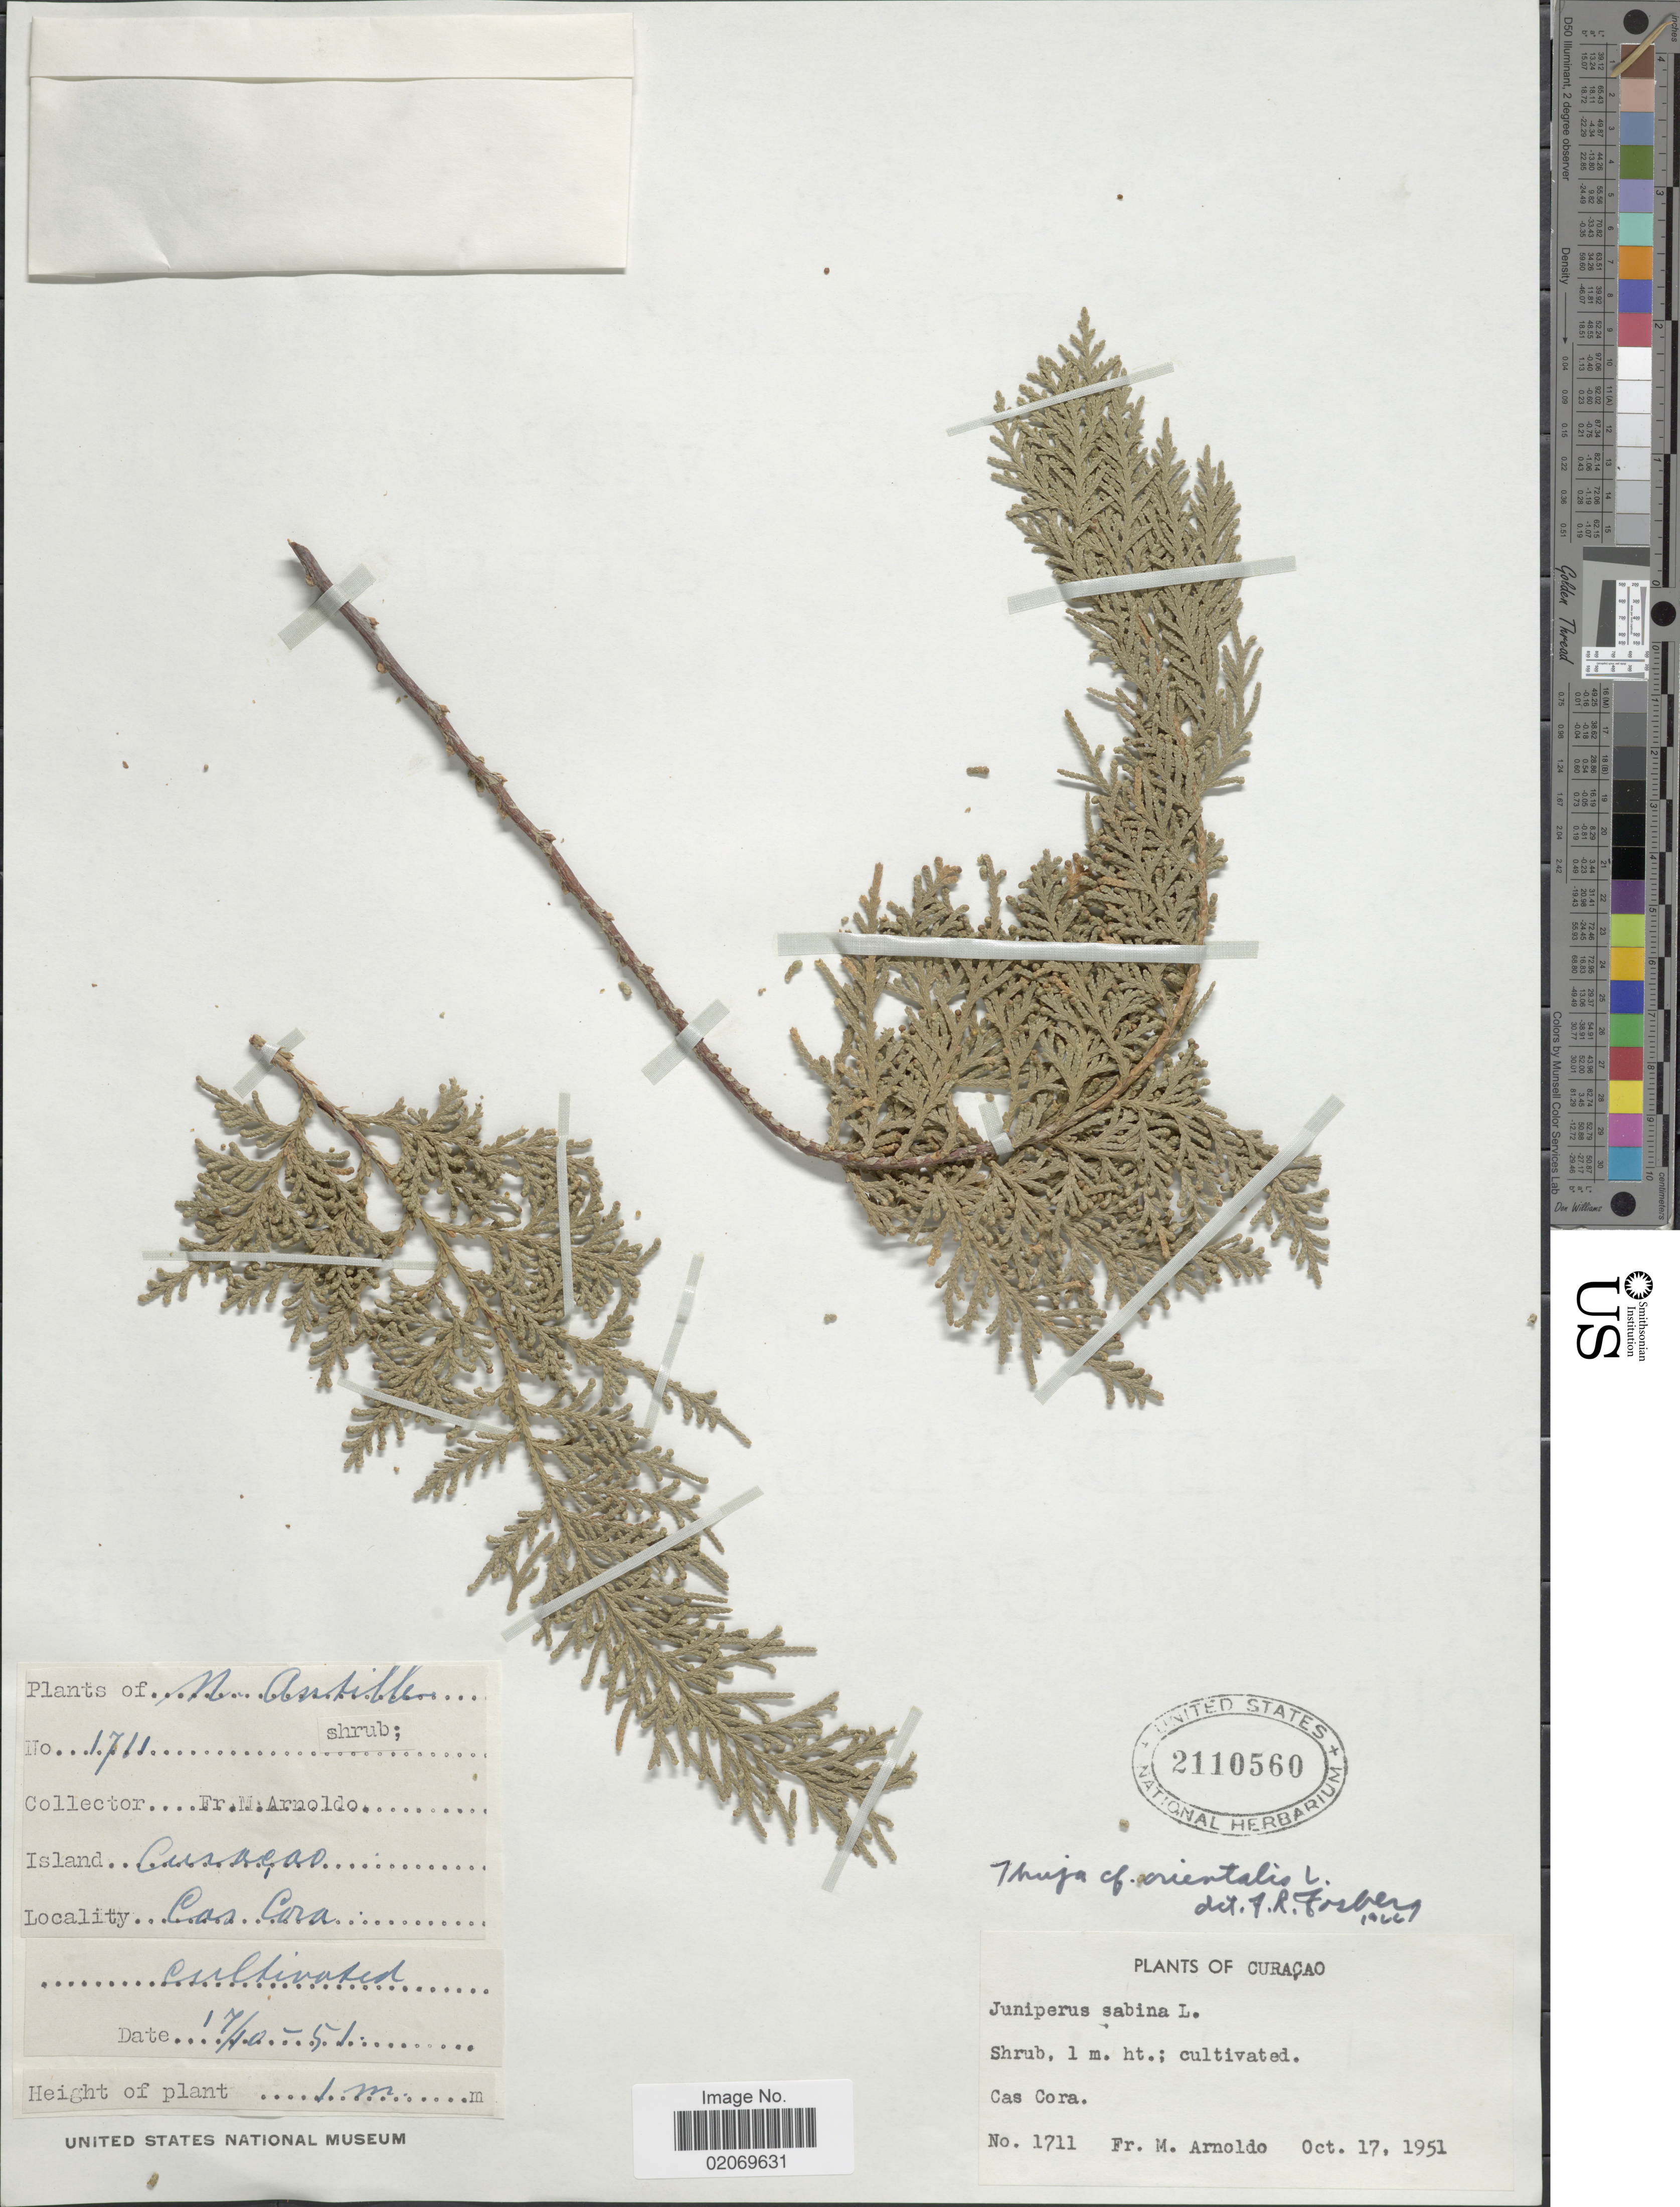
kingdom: Plantae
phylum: Tracheophyta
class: Pinopsida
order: Pinales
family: Cupressaceae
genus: Thuja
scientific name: Thuja orientalis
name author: L.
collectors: N. Arnoldo-Broeders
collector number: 1711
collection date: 1951-10-17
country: Curaçao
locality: Island Curaçao, Cas Cora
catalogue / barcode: US 2110560